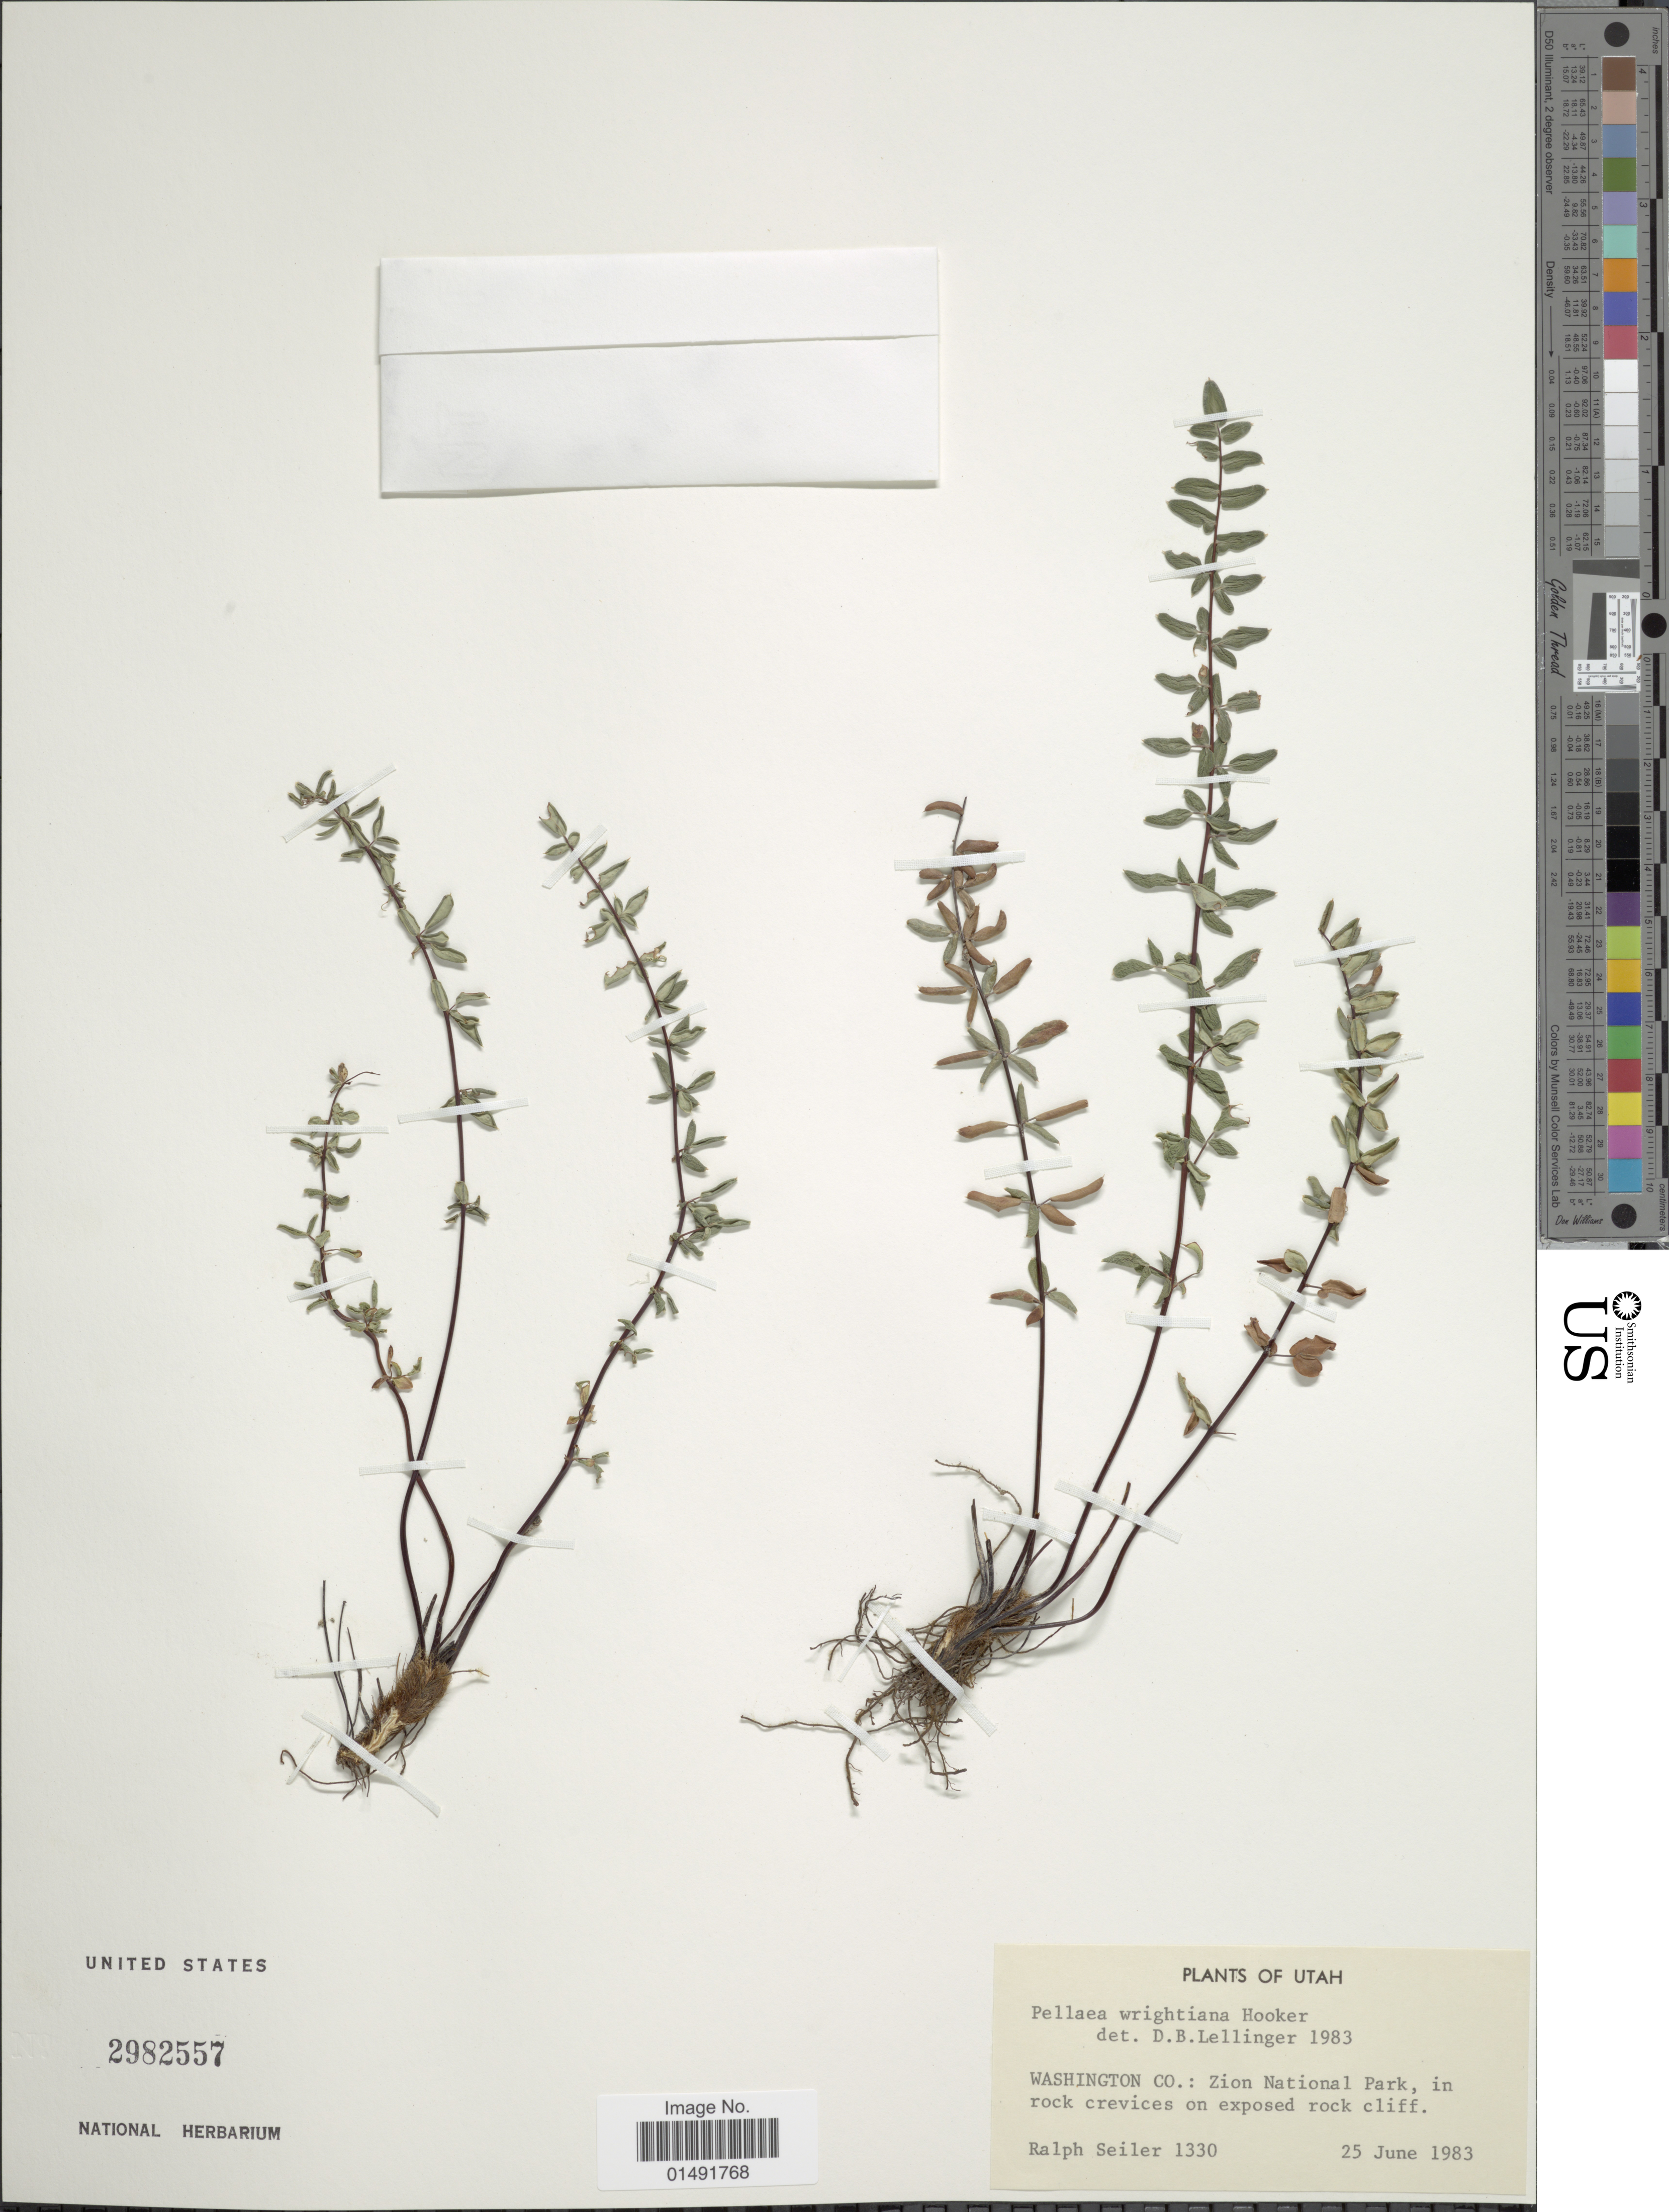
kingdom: Plantae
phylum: Tracheophyta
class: Polypodiopsida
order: Polypodiales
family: Pteridaceae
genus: Pellaea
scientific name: Pellaea wrightiana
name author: Hook.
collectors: R. Seiler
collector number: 1330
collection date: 1983-06-25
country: United States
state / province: Utah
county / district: Washington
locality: Utah, Washington Co: Zion National Park, in rock creveices on exposed rock cliff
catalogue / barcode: US 2982557